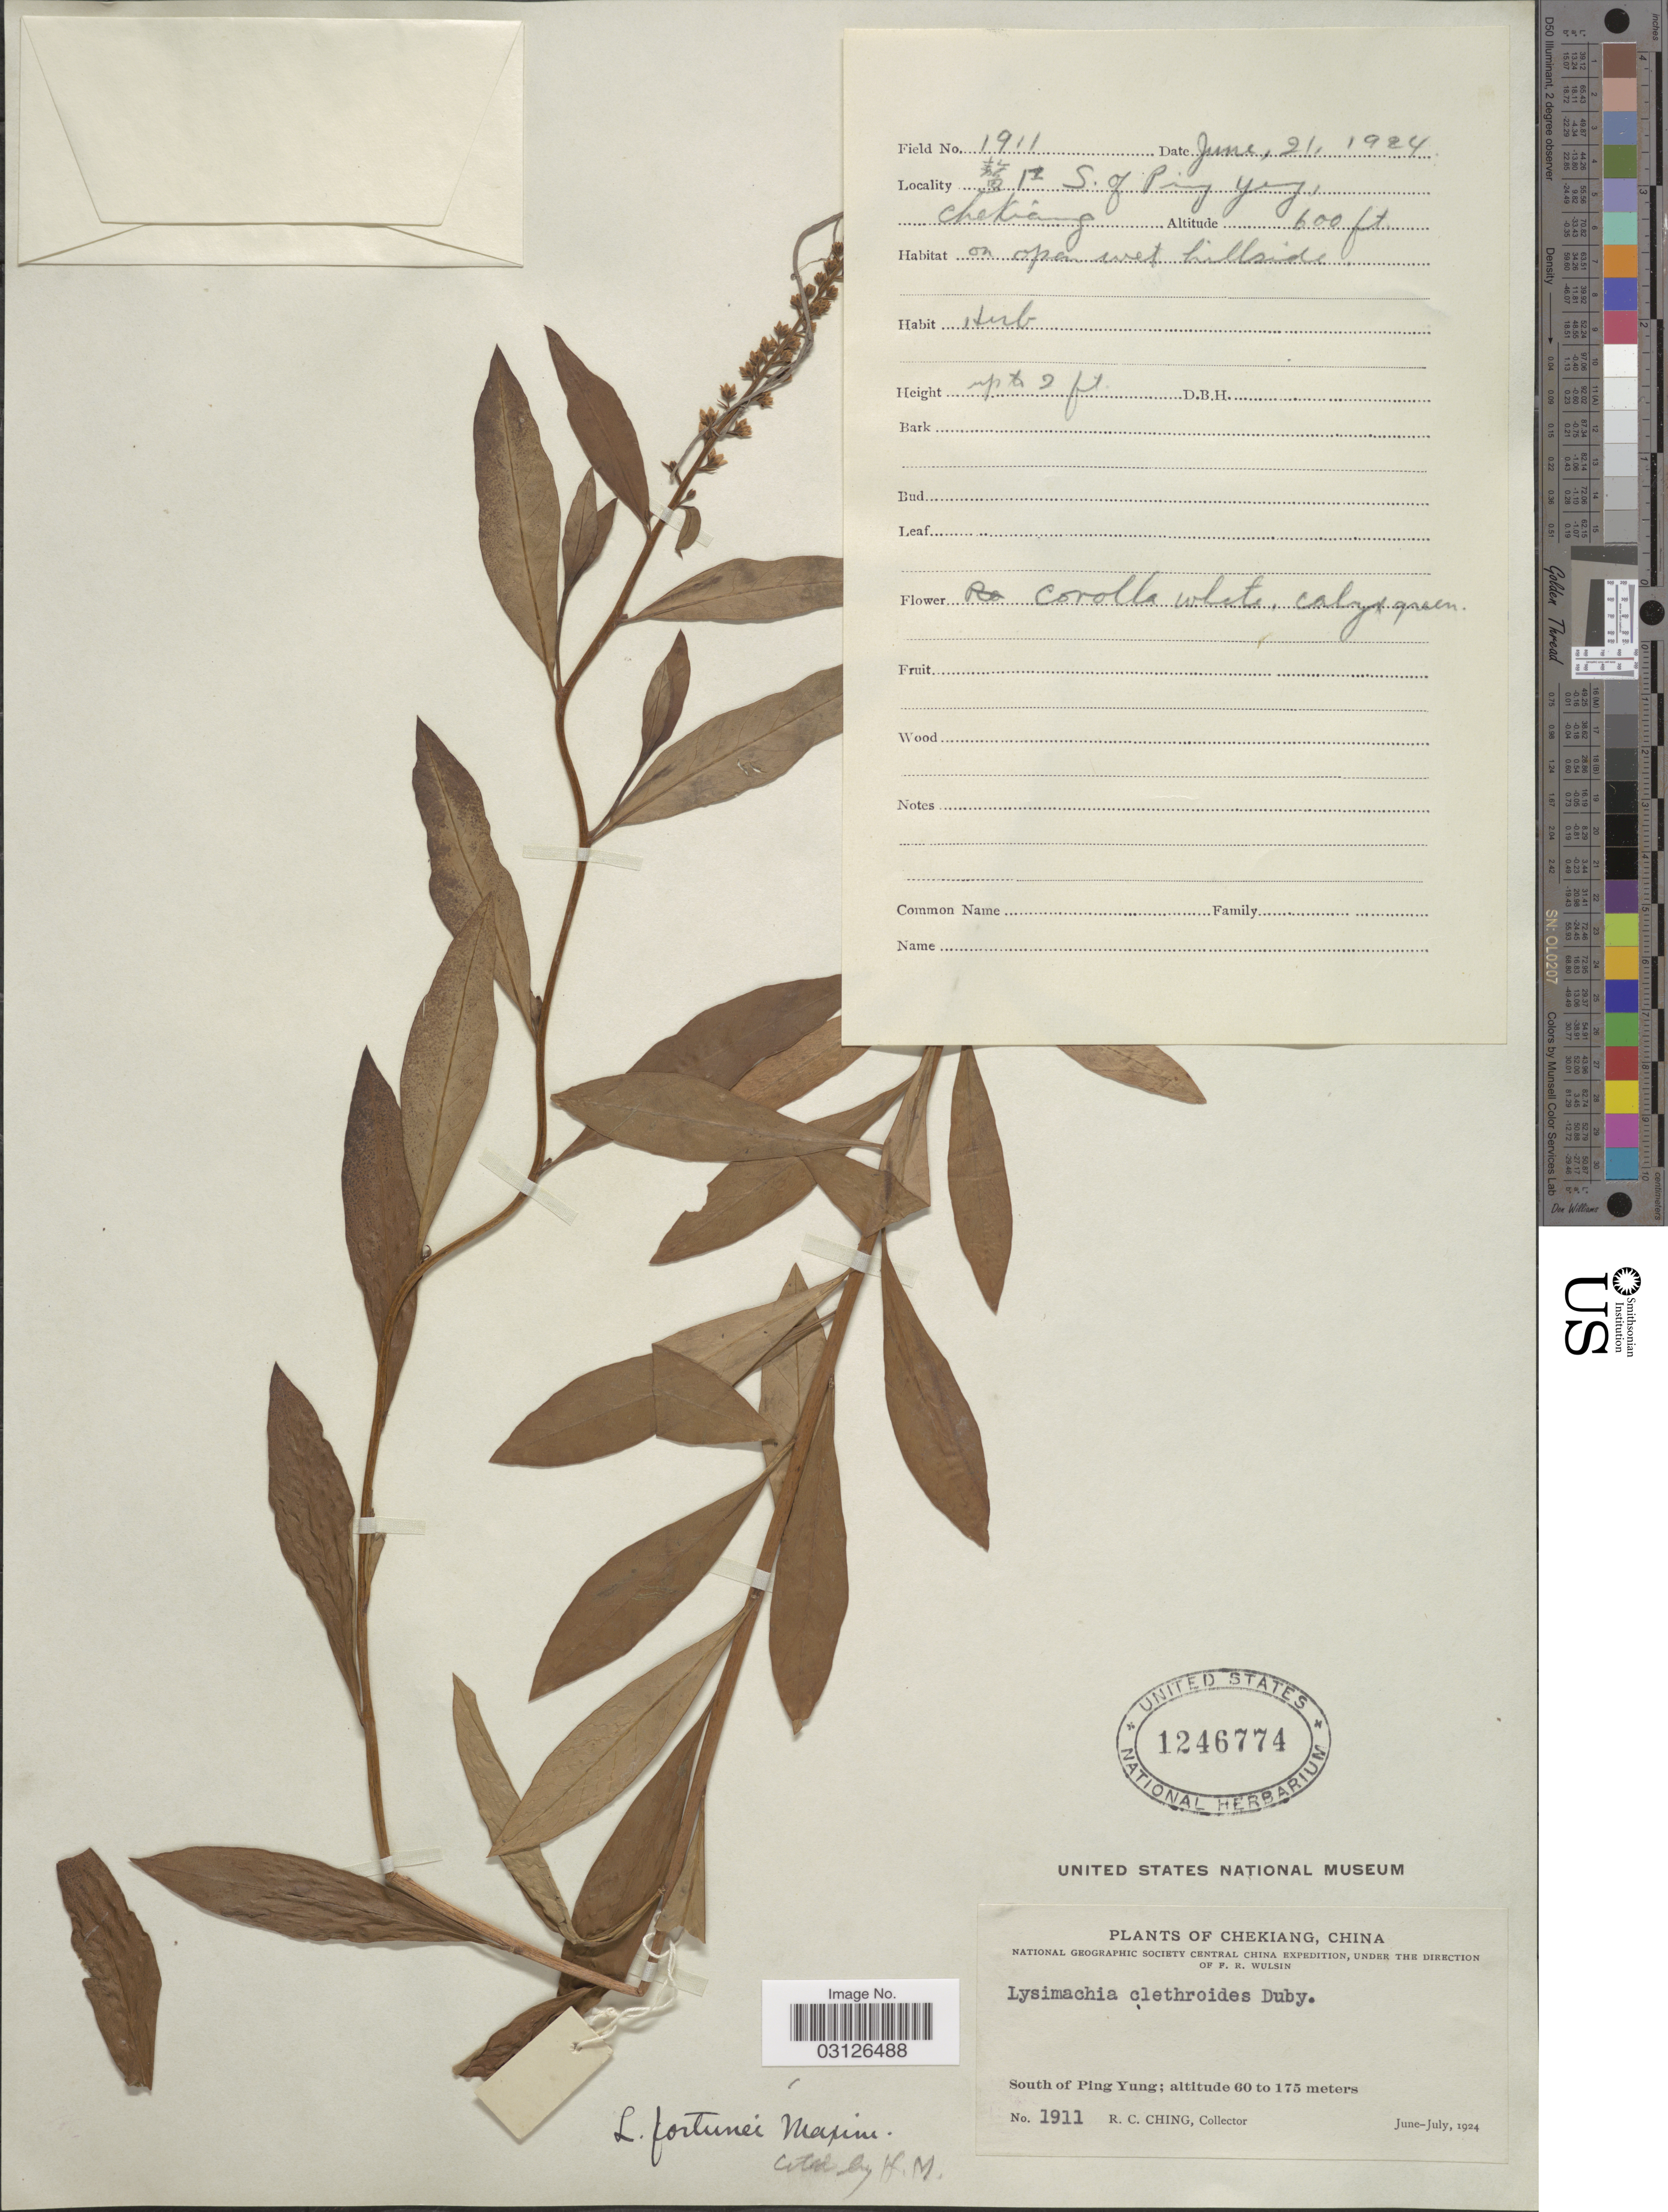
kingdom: Plantae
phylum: Tracheophyta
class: Magnoliopsida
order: Ericales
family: Primulaceae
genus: Lysimachia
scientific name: Lysimachia fortunei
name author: Maxim.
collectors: R. C. Ching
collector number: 1911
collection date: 1924-06-21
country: China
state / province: Zhejiang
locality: Chekiang. South of Ping Yung.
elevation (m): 183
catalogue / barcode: US 1246774